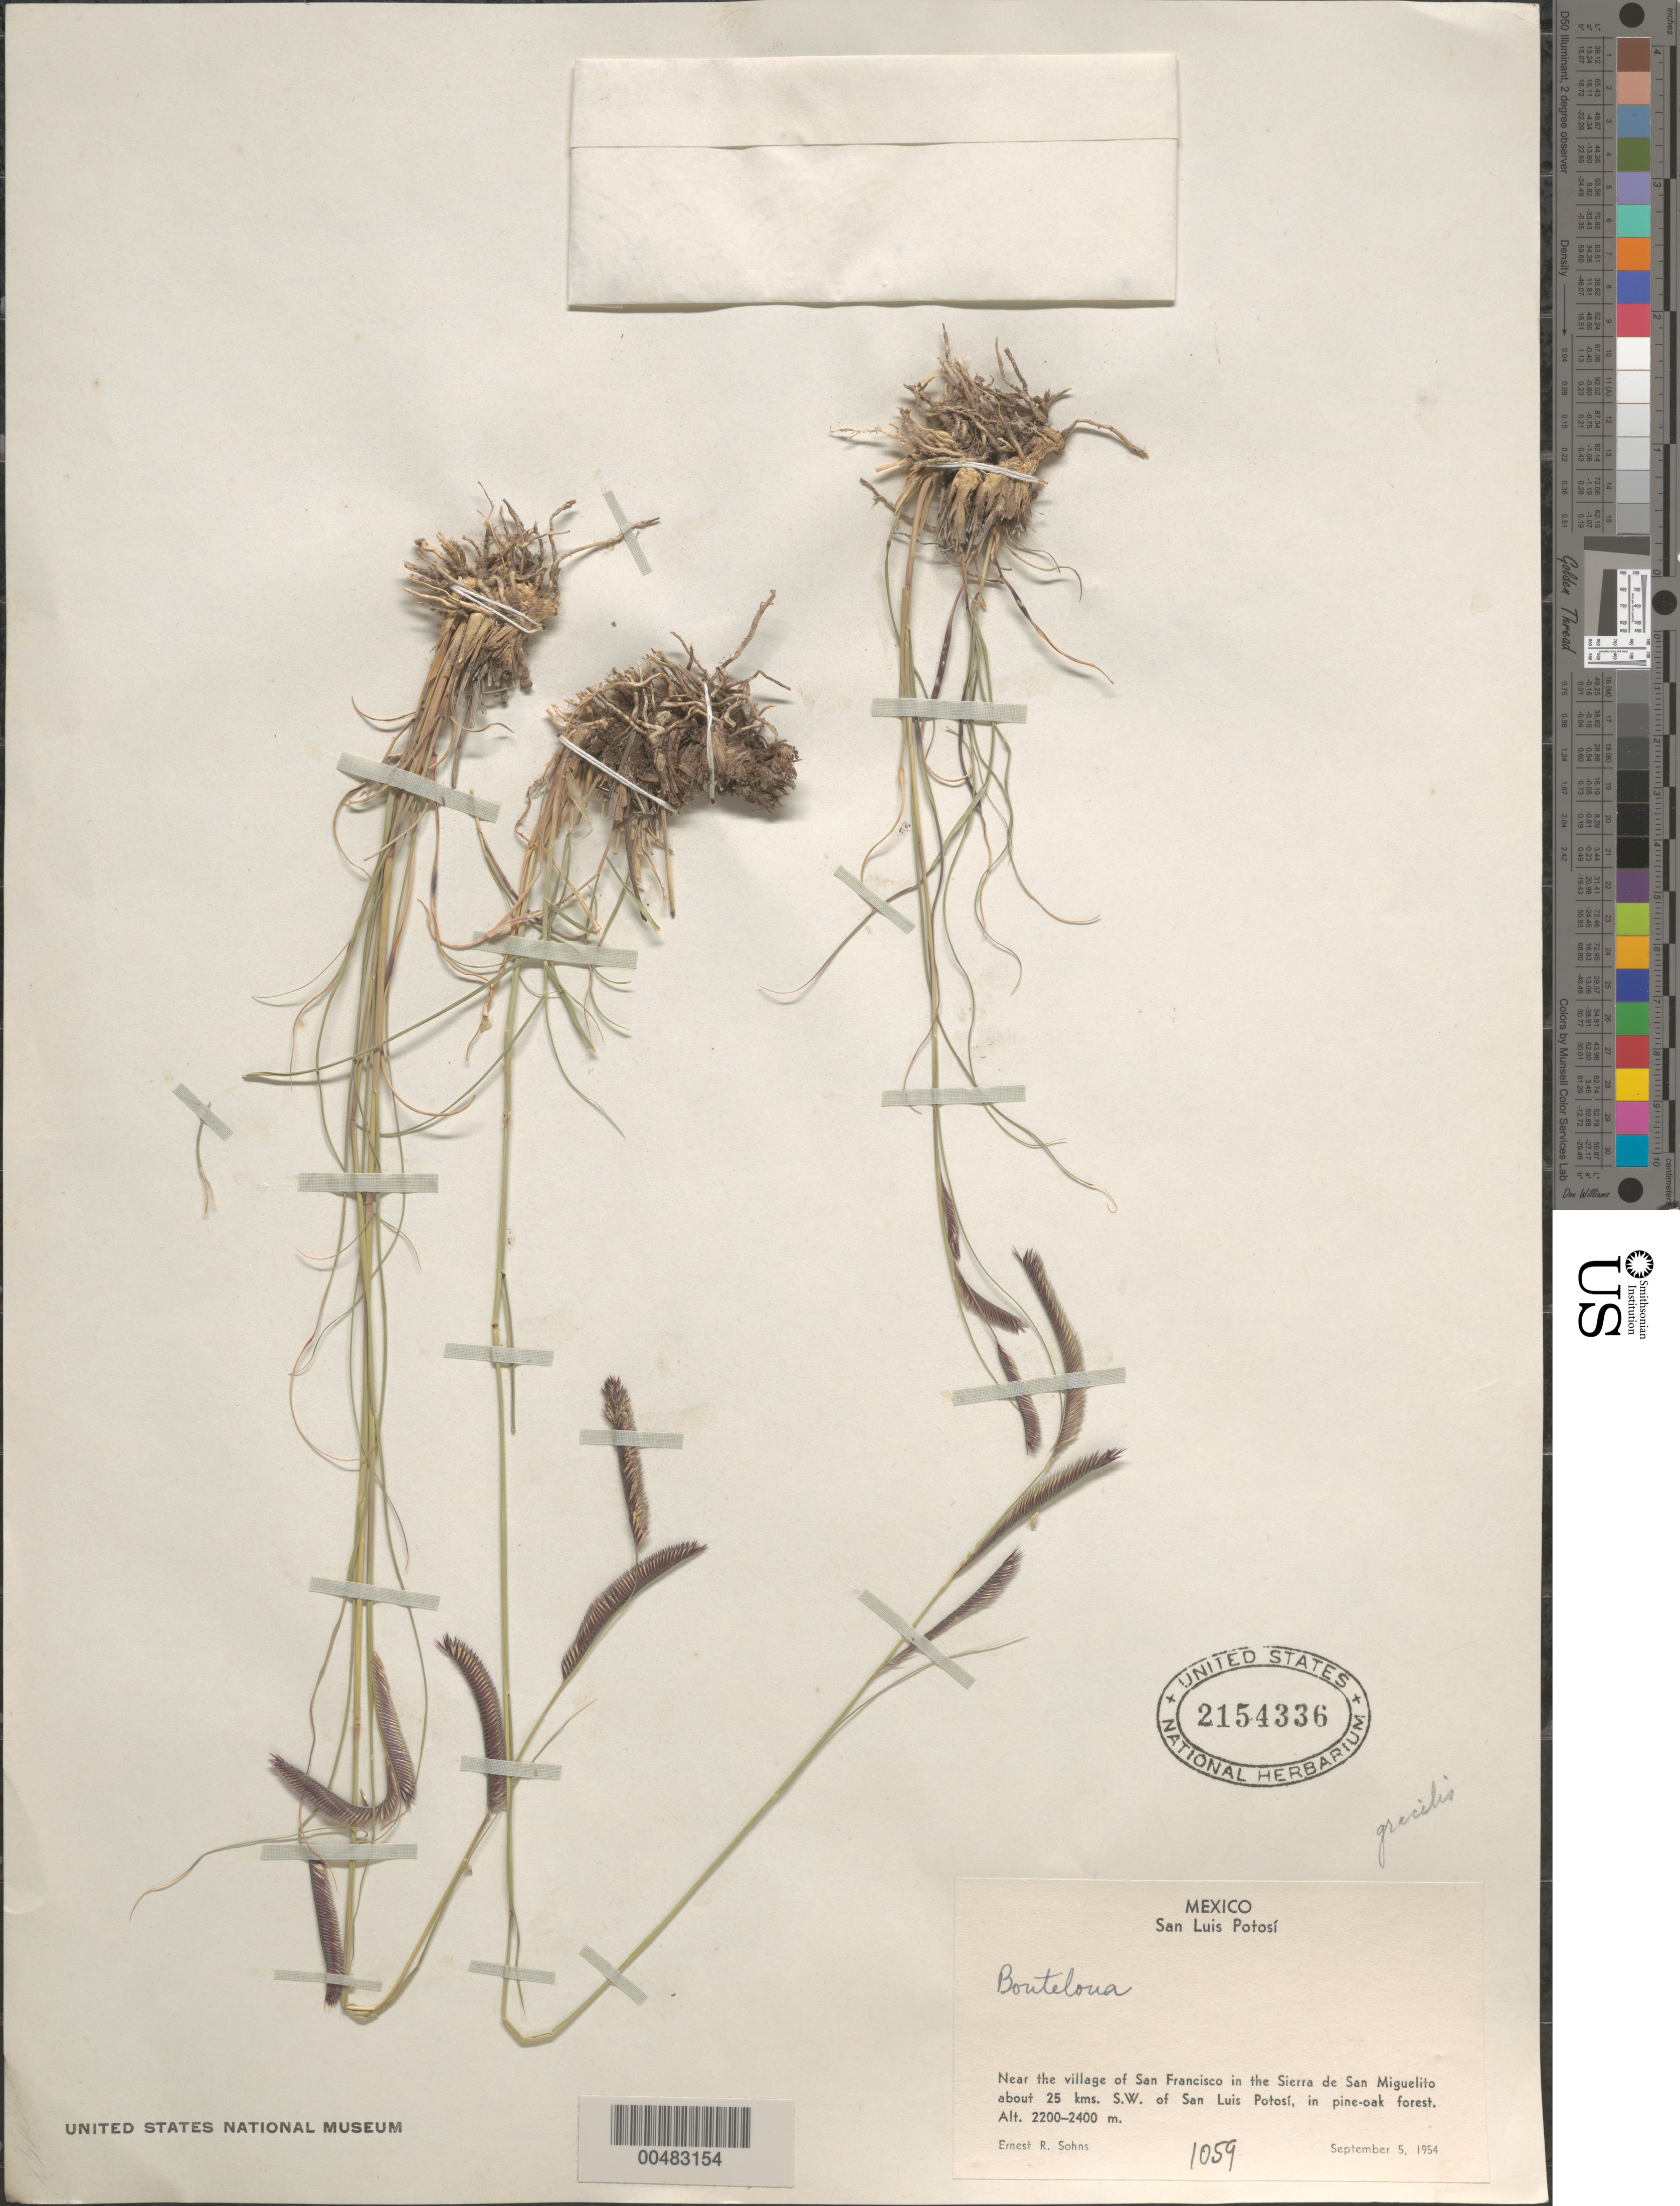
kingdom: Plantae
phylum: Tracheophyta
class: Liliopsida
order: Poales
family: Poaceae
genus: Bouteloua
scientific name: Bouteloua gracilis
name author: (Kunth) Lag. ex Griffiths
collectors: E. R. Sohns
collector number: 1059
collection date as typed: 5 Sep 1954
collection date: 1954-09-05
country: Mexico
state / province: San Luis Potosi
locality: Near the village of San Francisco in the Sierra de San Miguelito about 25 km SW of San Luis Potosí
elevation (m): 2200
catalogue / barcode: US 2154336